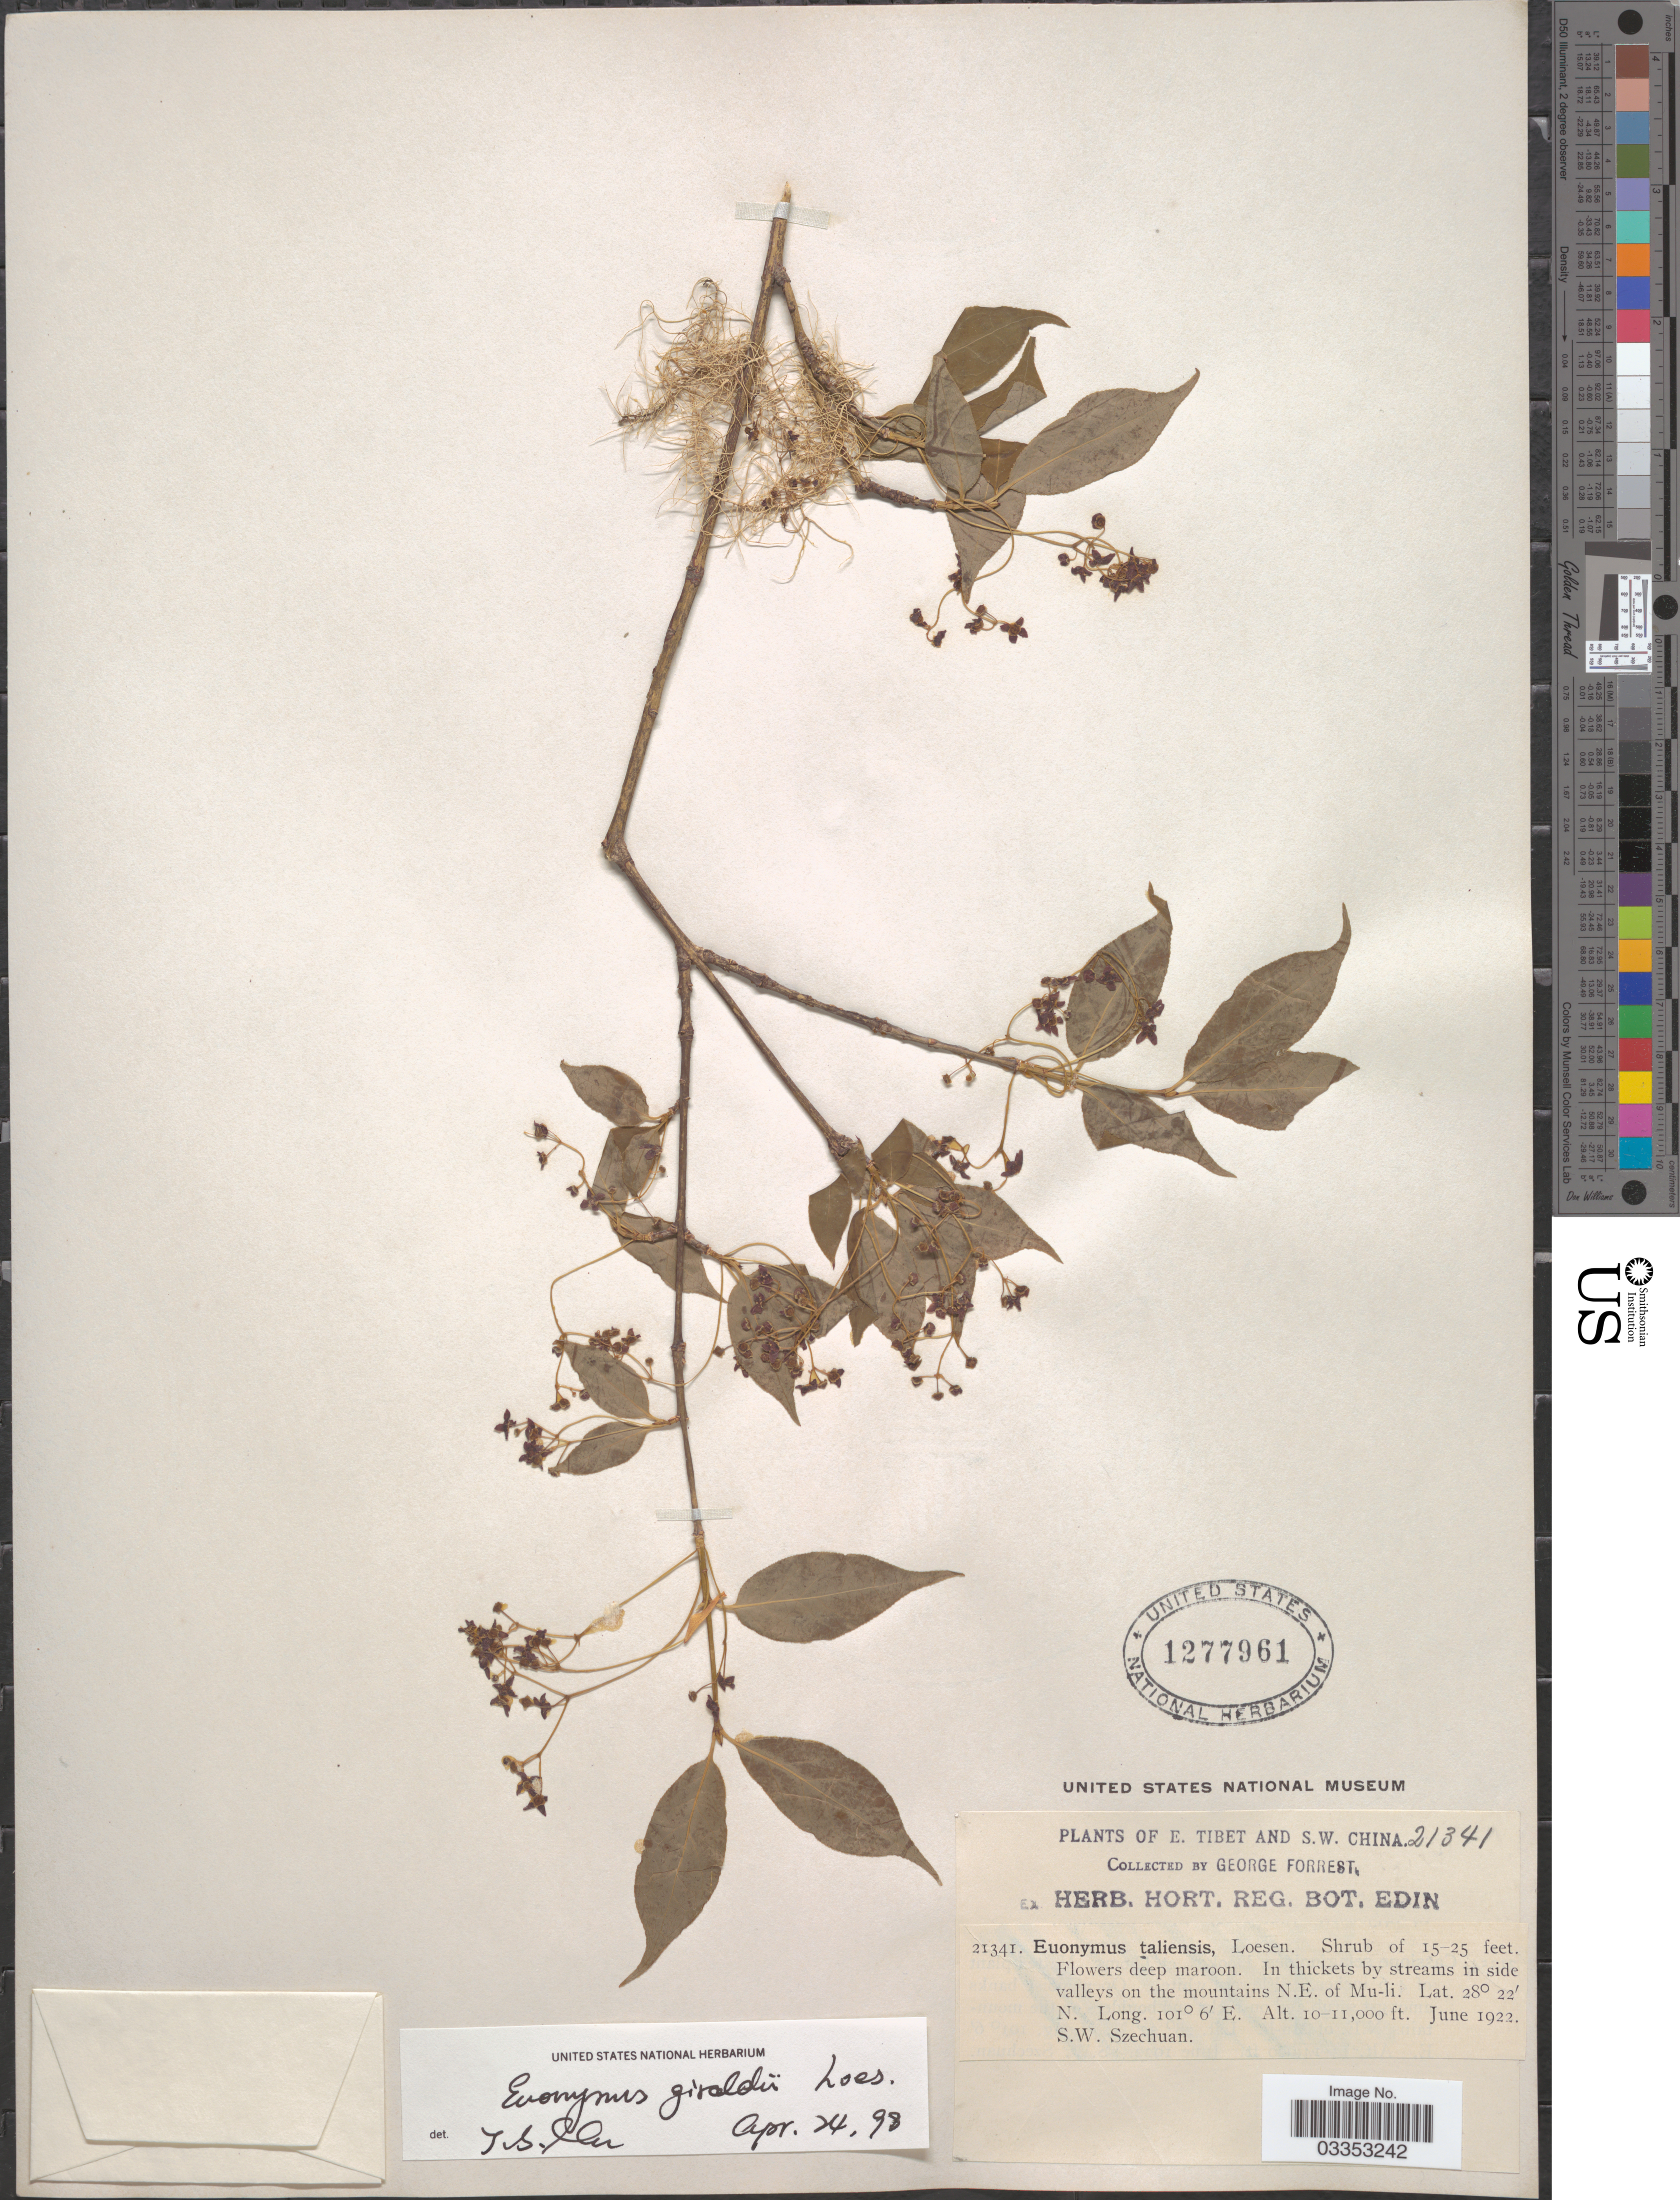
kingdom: Plantae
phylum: Tracheophyta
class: Magnoliopsida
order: Celastrales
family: Celastraceae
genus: Euonymus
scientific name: Euonymus giraldii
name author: Loes. ex Diels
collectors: G. Forrest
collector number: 21341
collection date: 1922-06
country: China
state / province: Sichuan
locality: E. Tibet and S.W. China. In thickets by streams in side valleys on the mountains N.E. of Mu-li. S.W. Szechuan.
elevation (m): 3048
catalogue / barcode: US 1277961